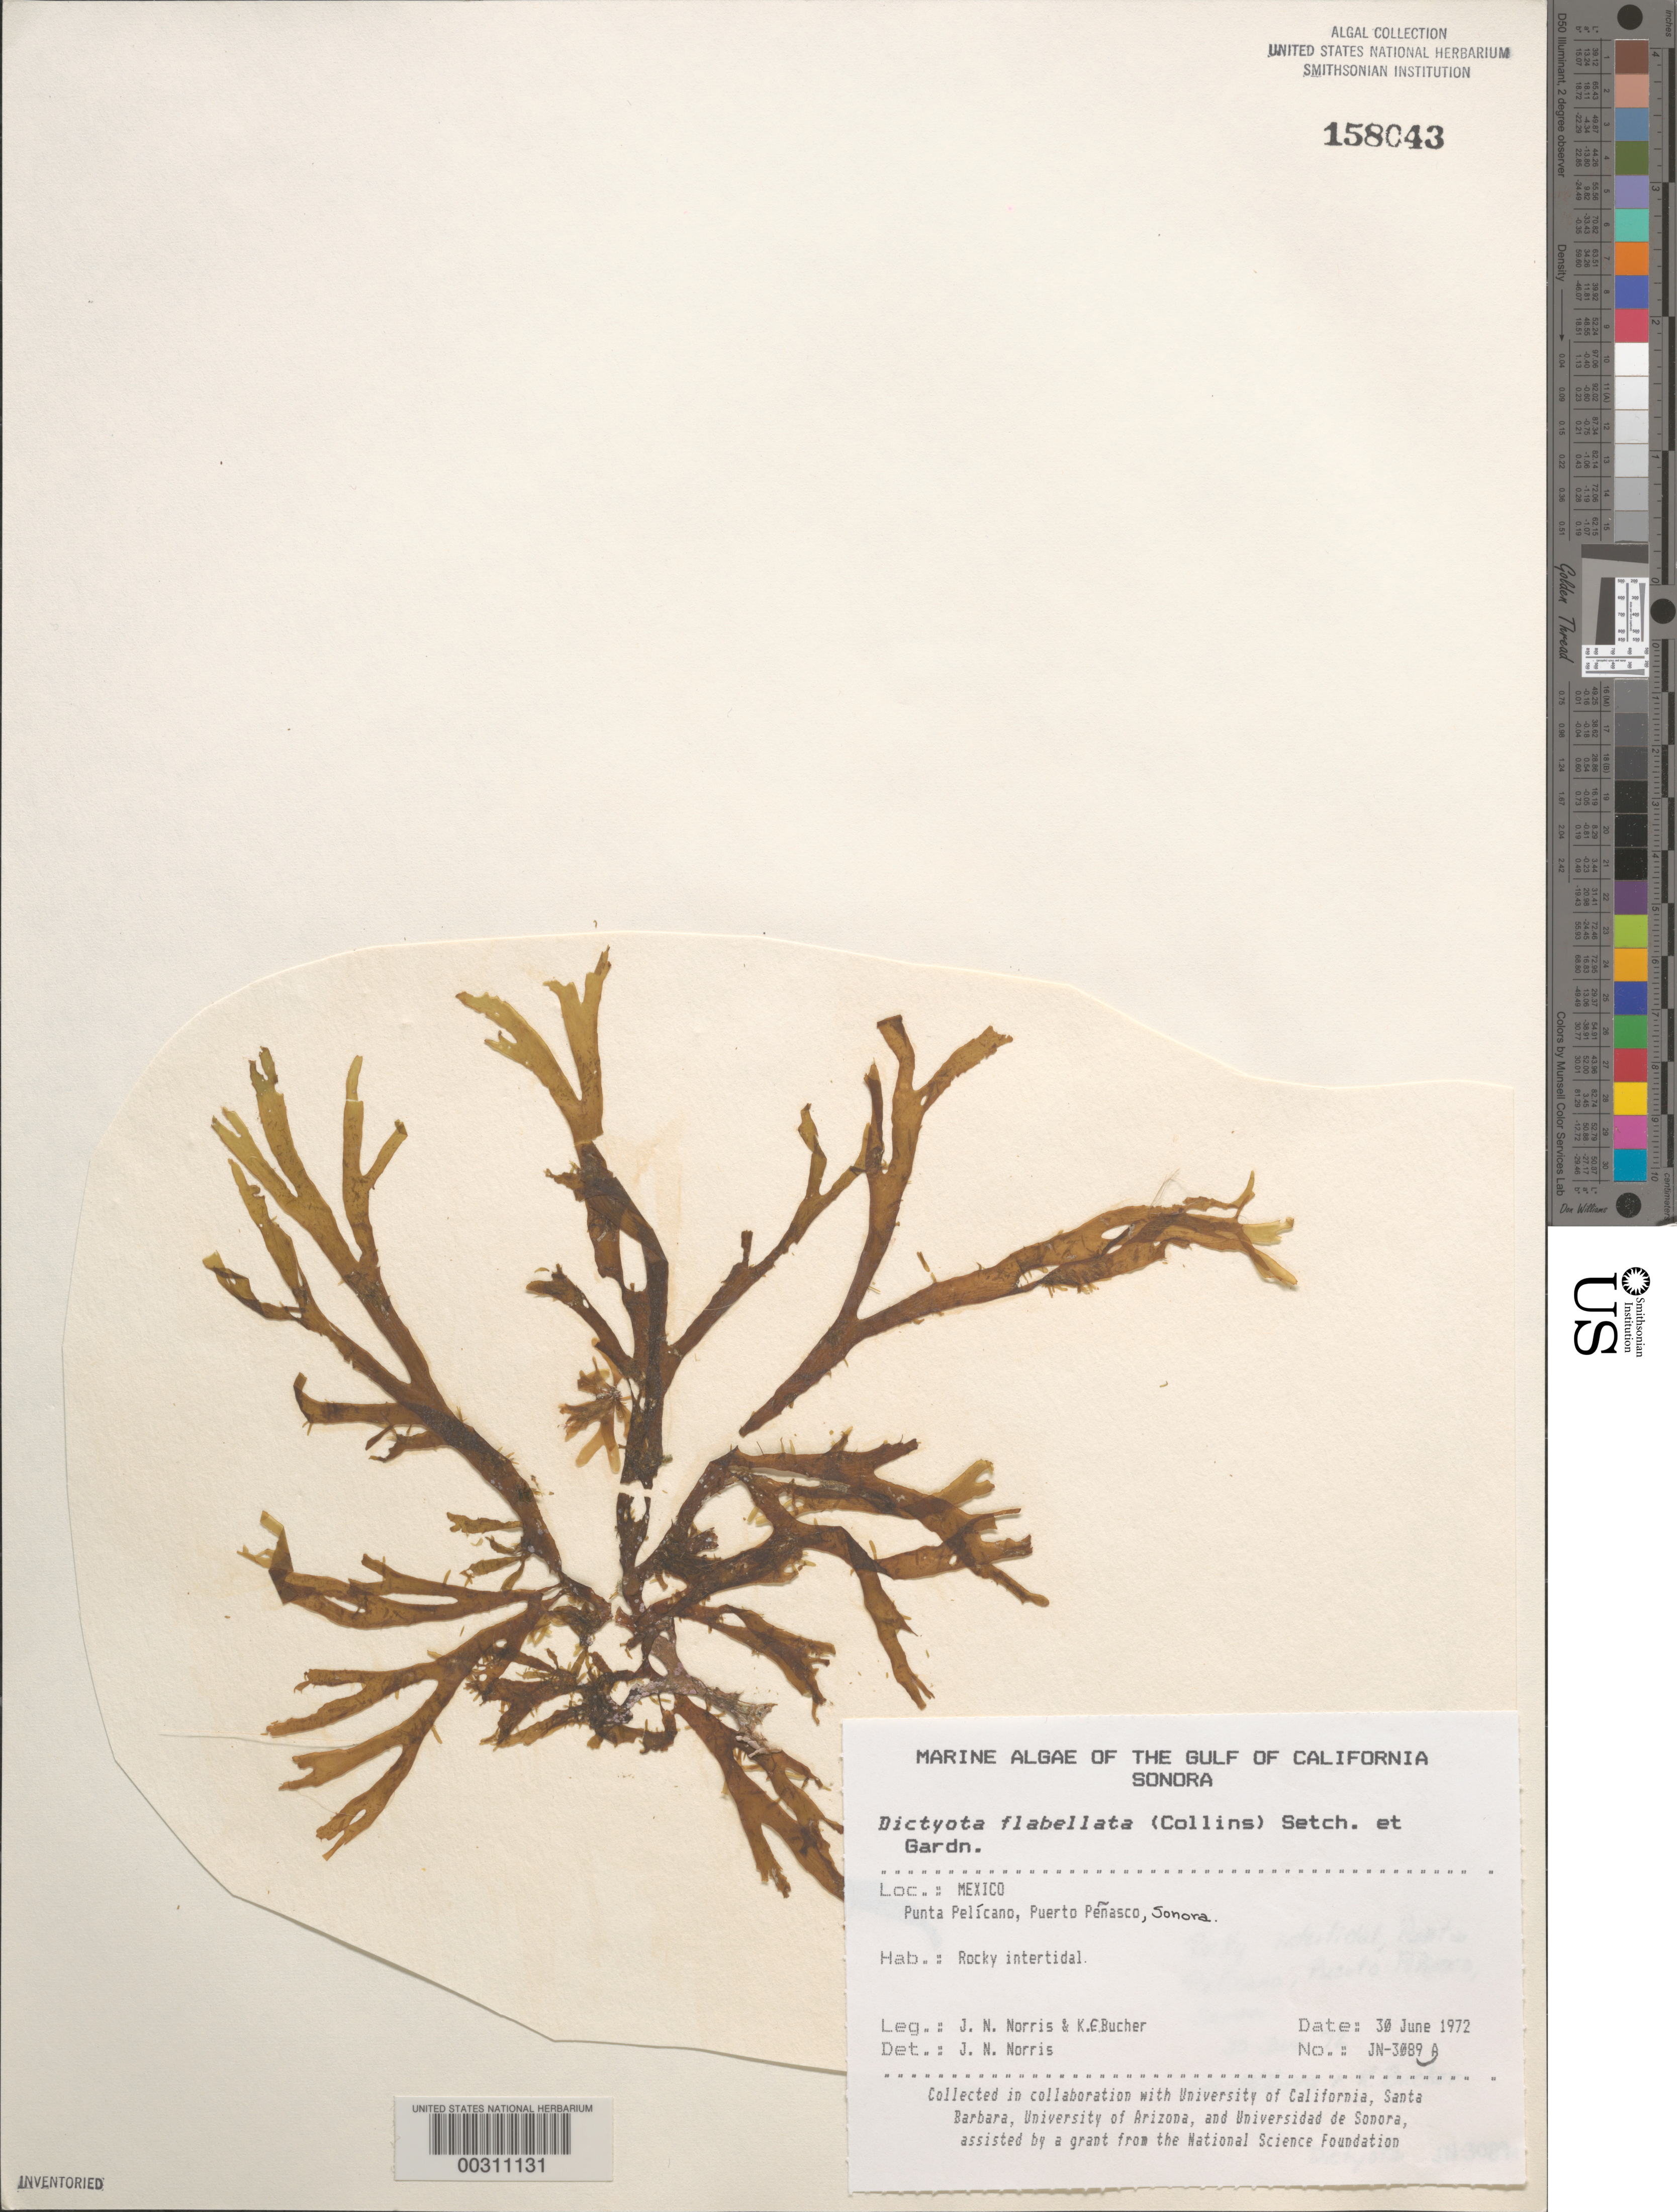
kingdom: Chromista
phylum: Ochrophyta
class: Phaeophyceae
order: Dictyotales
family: Dictyotaceae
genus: Dictyota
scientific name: Dictyota flabellata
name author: (Collins) Setch. & N.L. Gardner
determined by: Norris, James N.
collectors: J. N. Norris & K. E. Bucher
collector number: JN-3089a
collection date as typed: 30 Jun 1972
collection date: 1972-06-30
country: Mexico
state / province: Sonora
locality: Punta Pelicano, Puerto Penasco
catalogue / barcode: US 158043